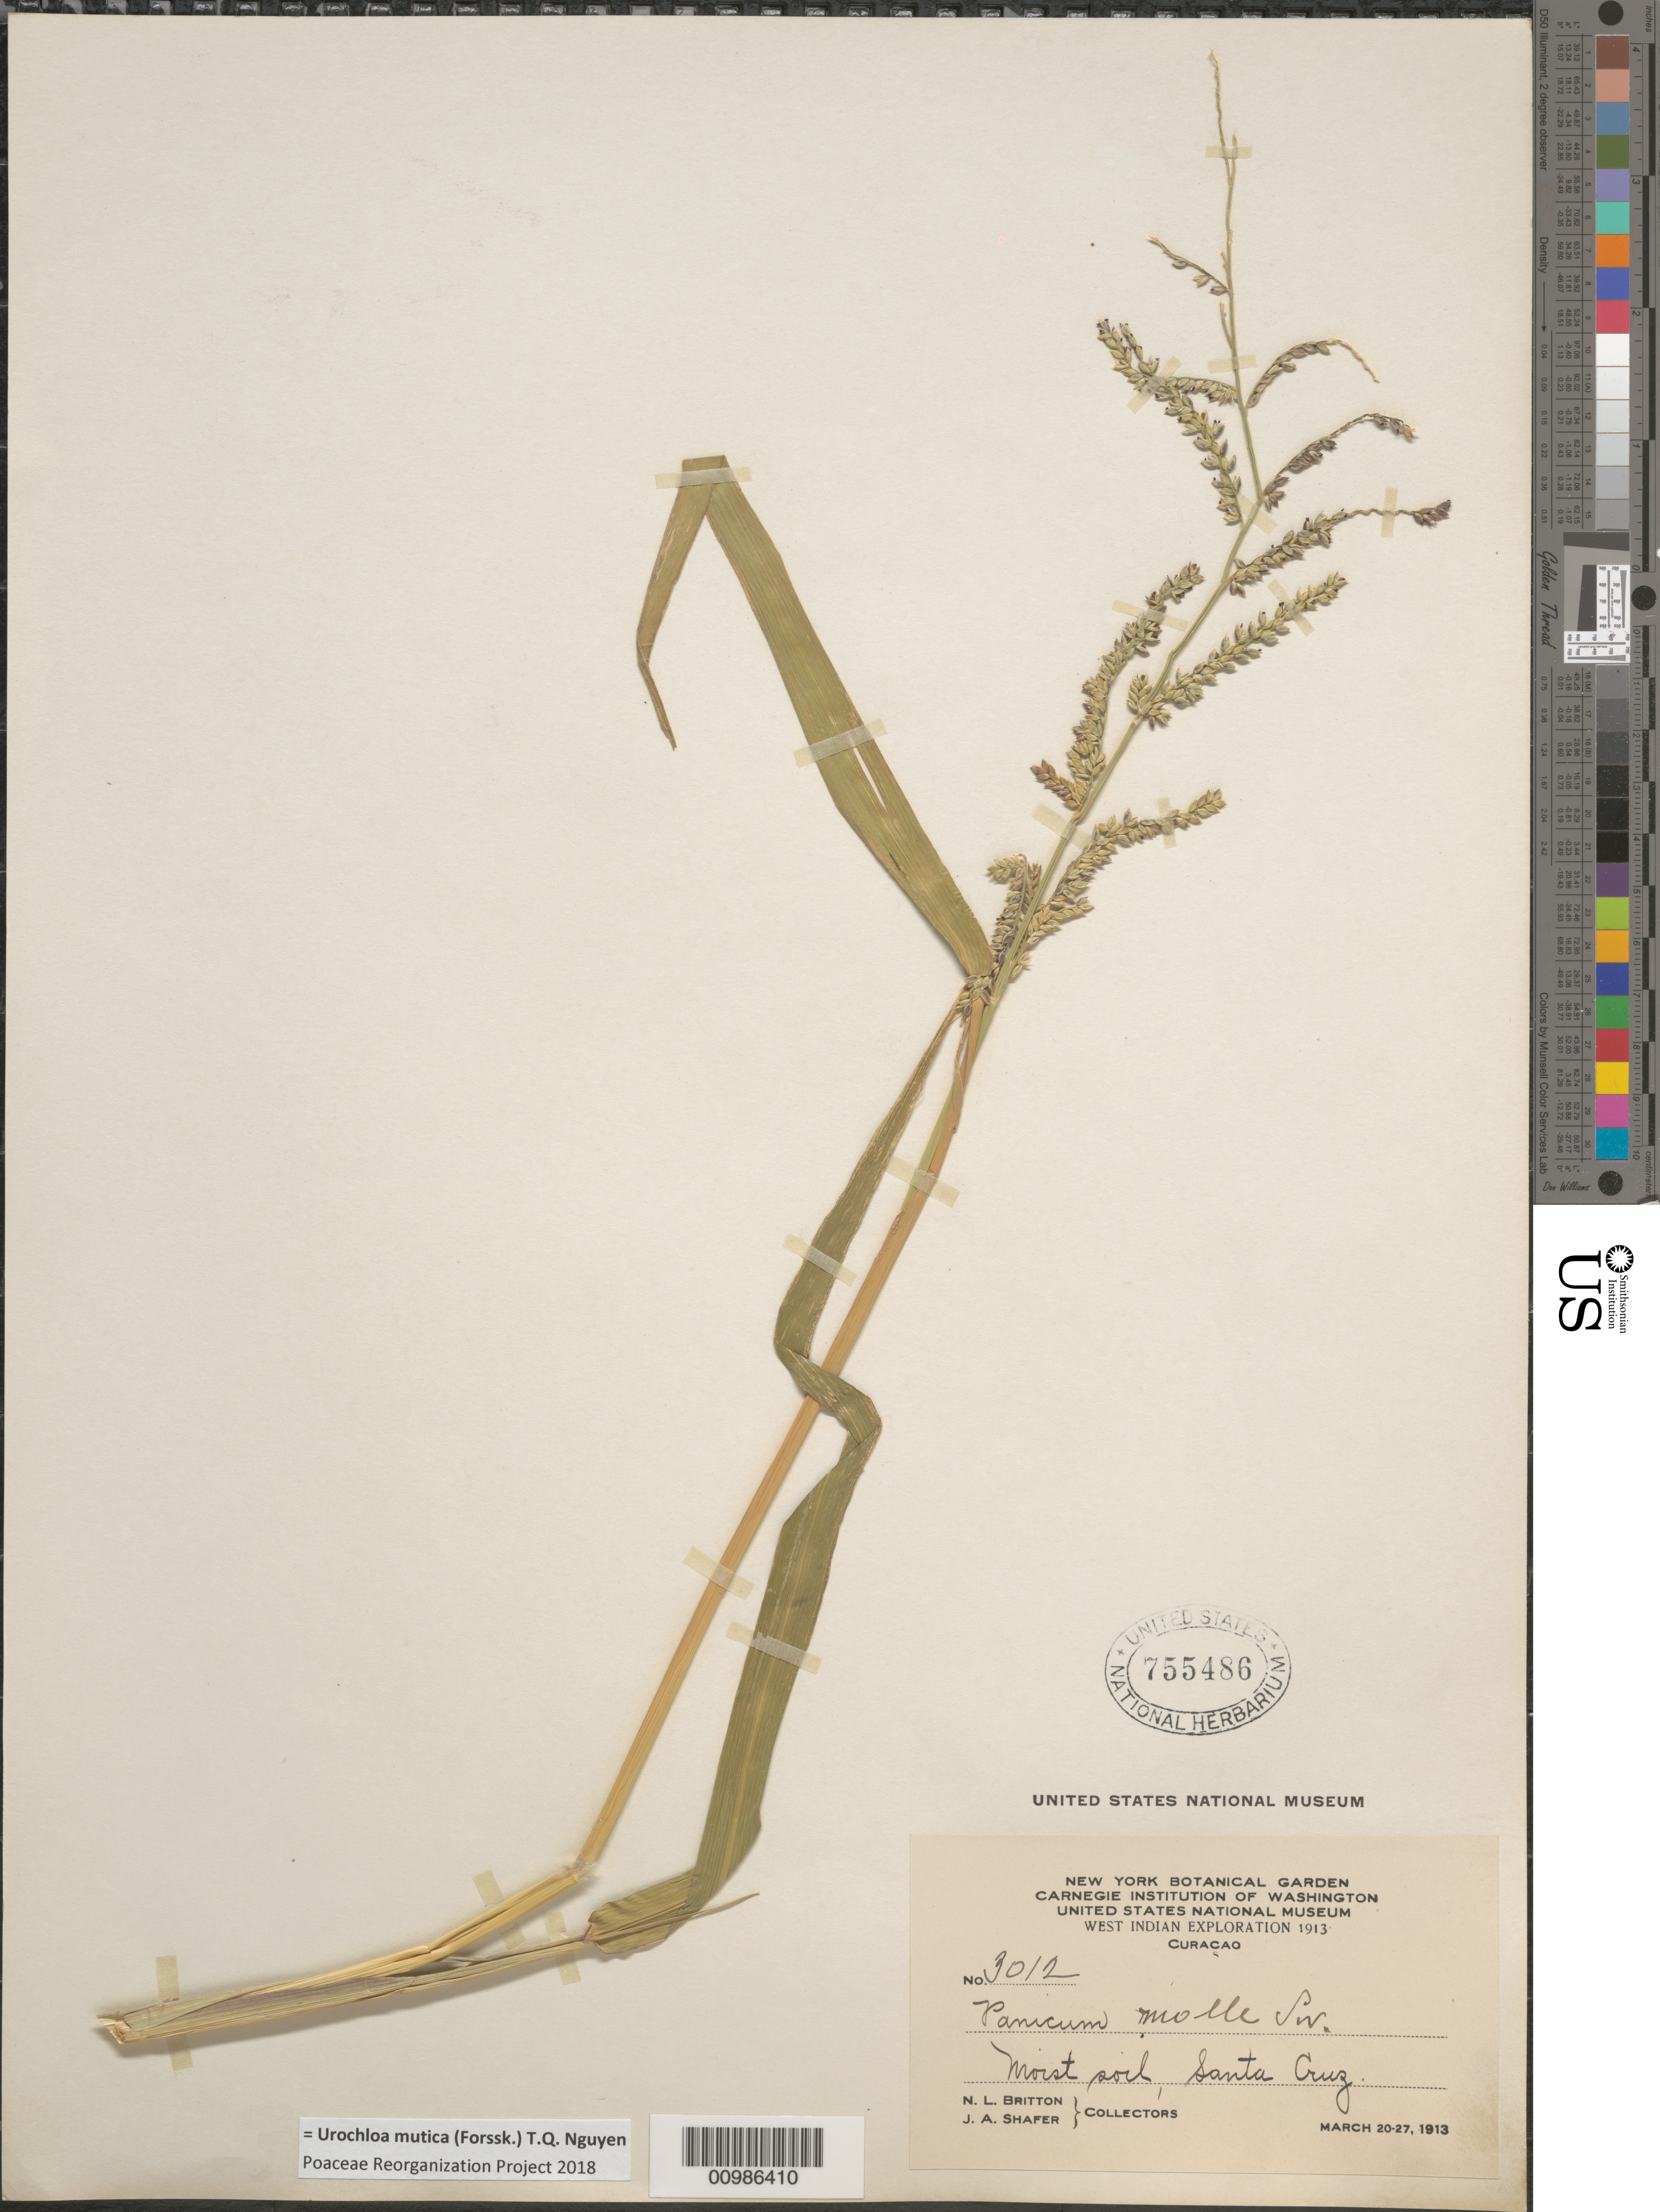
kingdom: Plantae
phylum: Tracheophyta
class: Liliopsida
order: Poales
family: Poaceae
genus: Brachiaria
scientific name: Brachiaria mutica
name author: (Forssk.) Stapf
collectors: N. Britton & J. A. Shafer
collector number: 3012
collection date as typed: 20 Mar 1913 to27 Mar 1913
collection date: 1913-03-20/1913-03-27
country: Curaçao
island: Curaçao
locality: Santa Cruz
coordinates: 0 N, 0 E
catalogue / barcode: US 755486